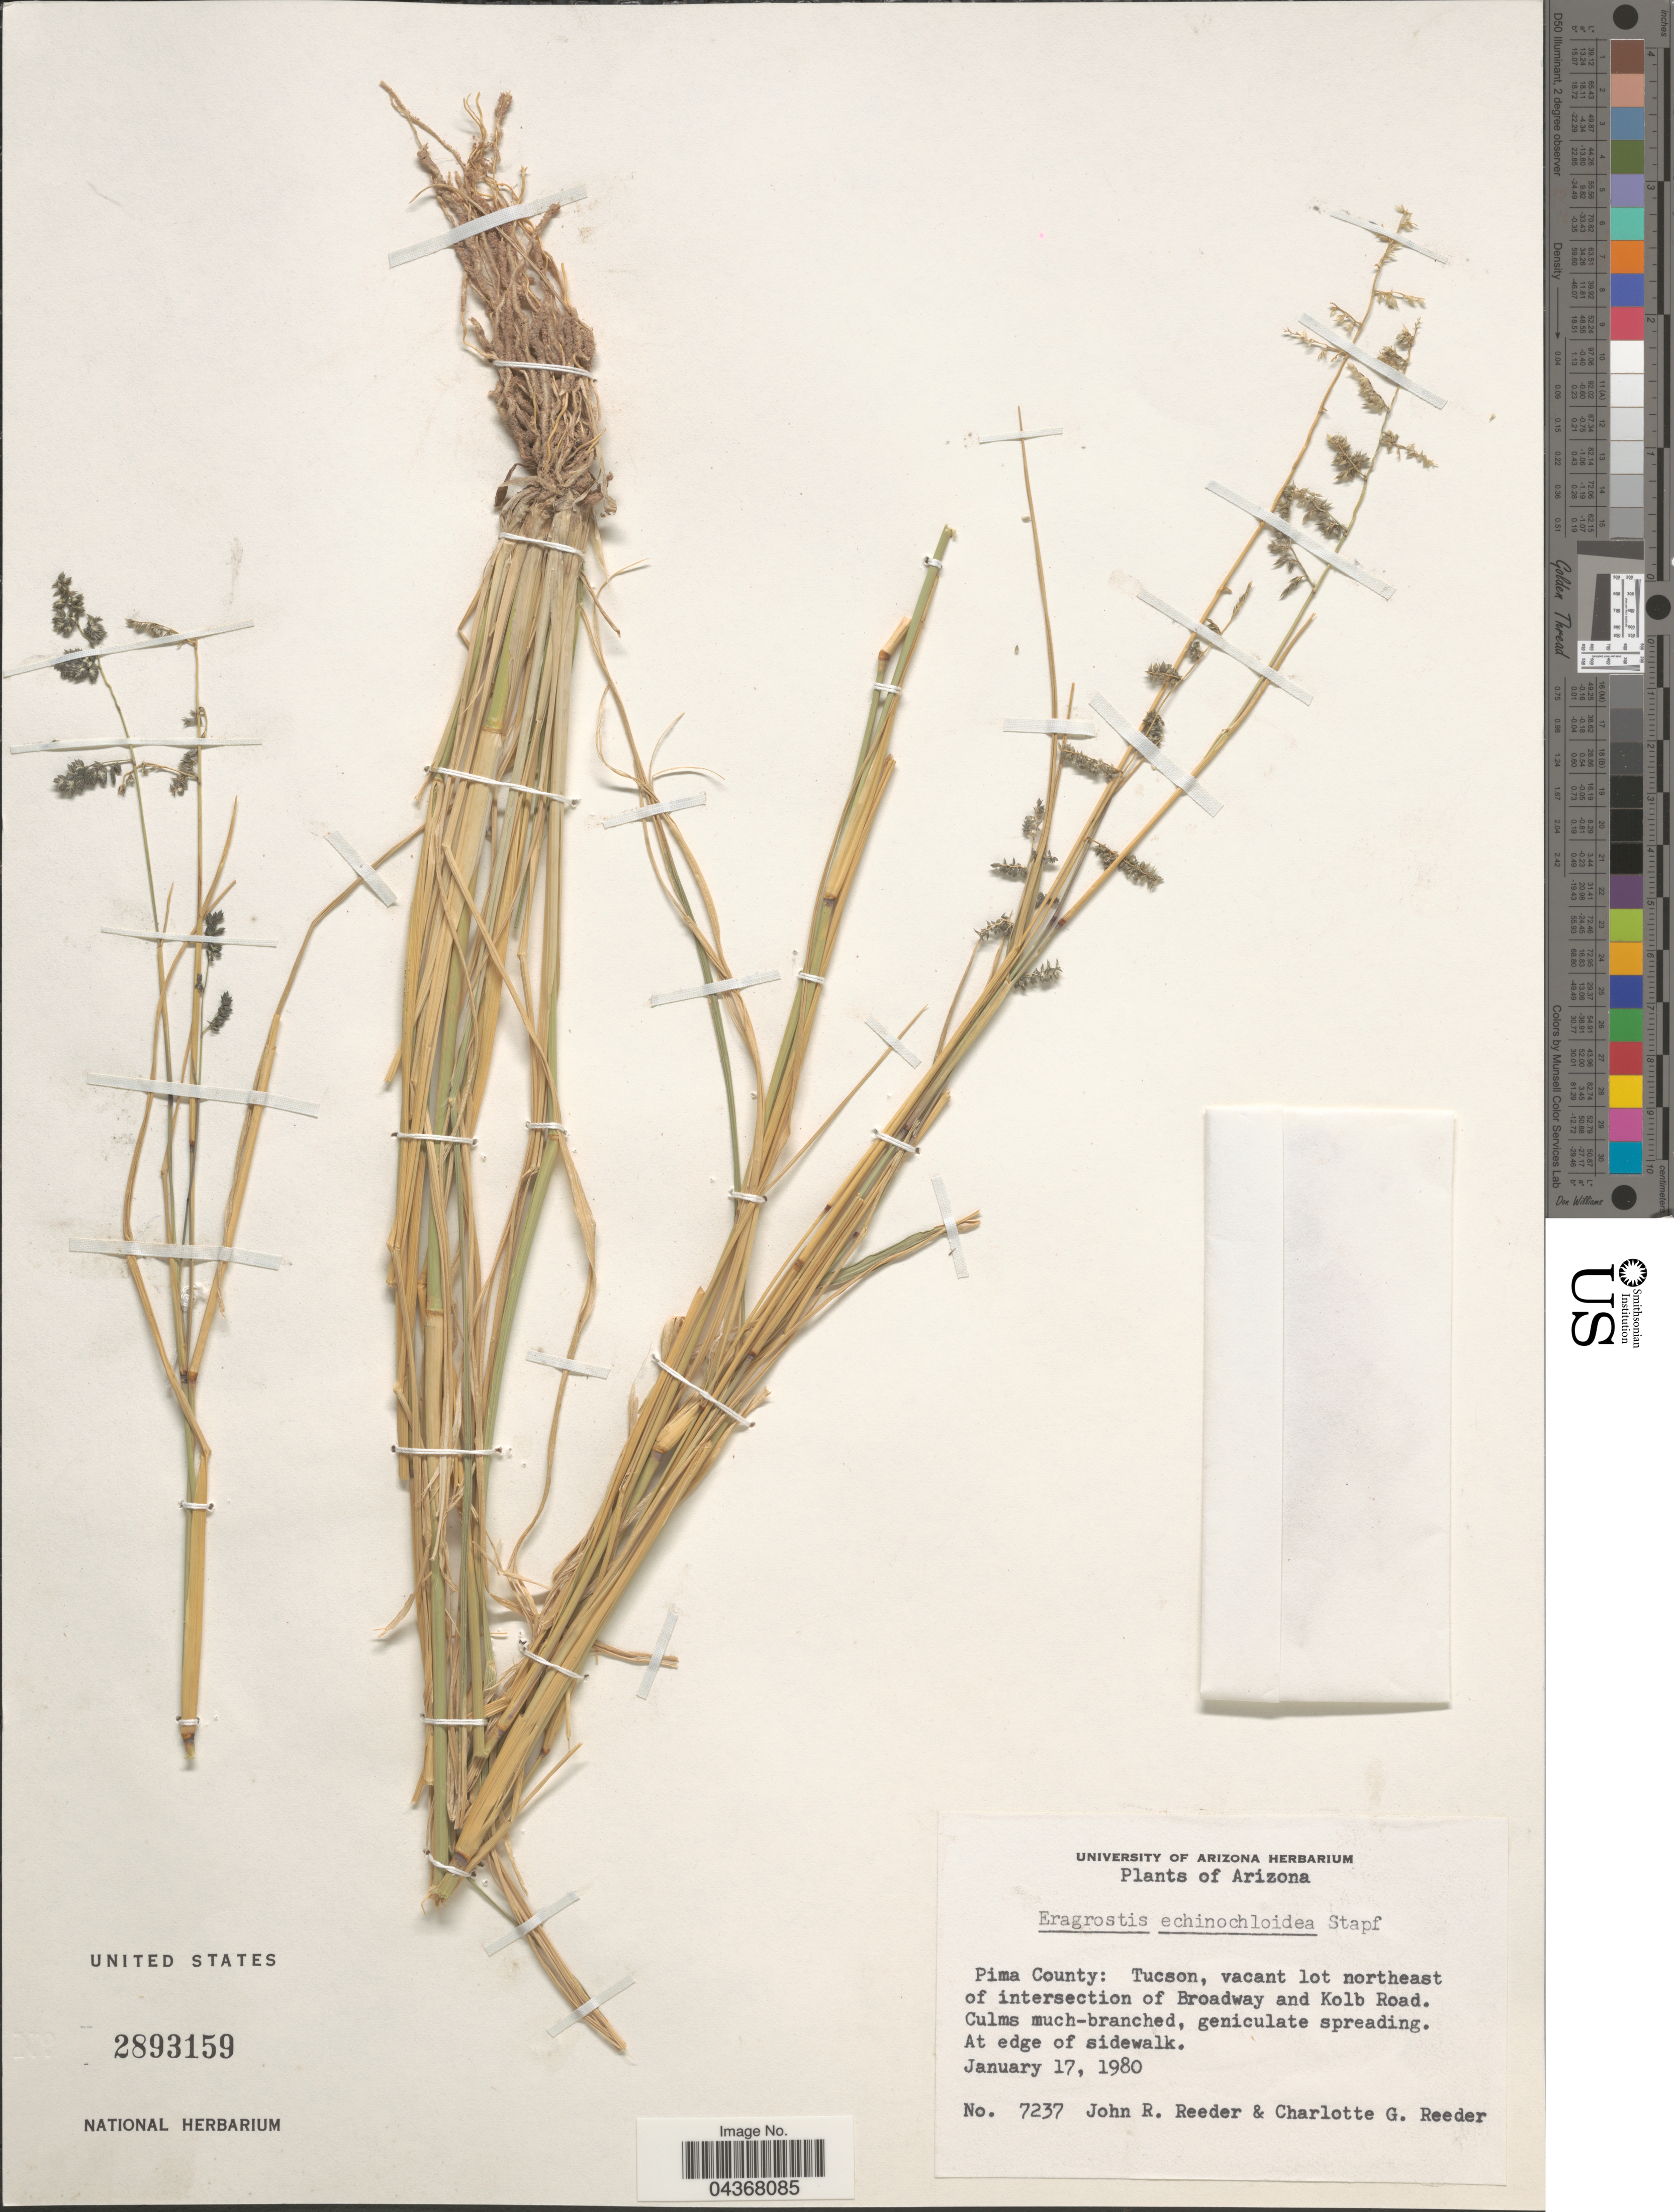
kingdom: Plantae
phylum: Tracheophyta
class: Liliopsida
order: Poales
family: Poaceae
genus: Eragrostis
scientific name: Eragrostis echinochloidea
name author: Stapf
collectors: J. R. Reeder & C. G. Reeder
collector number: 7237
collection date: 1980-01-17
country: United States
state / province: Arizona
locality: Pima County: Tucson, vacant lot northeast of intersection of Broadway and Kolb Road.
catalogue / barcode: US 2893159